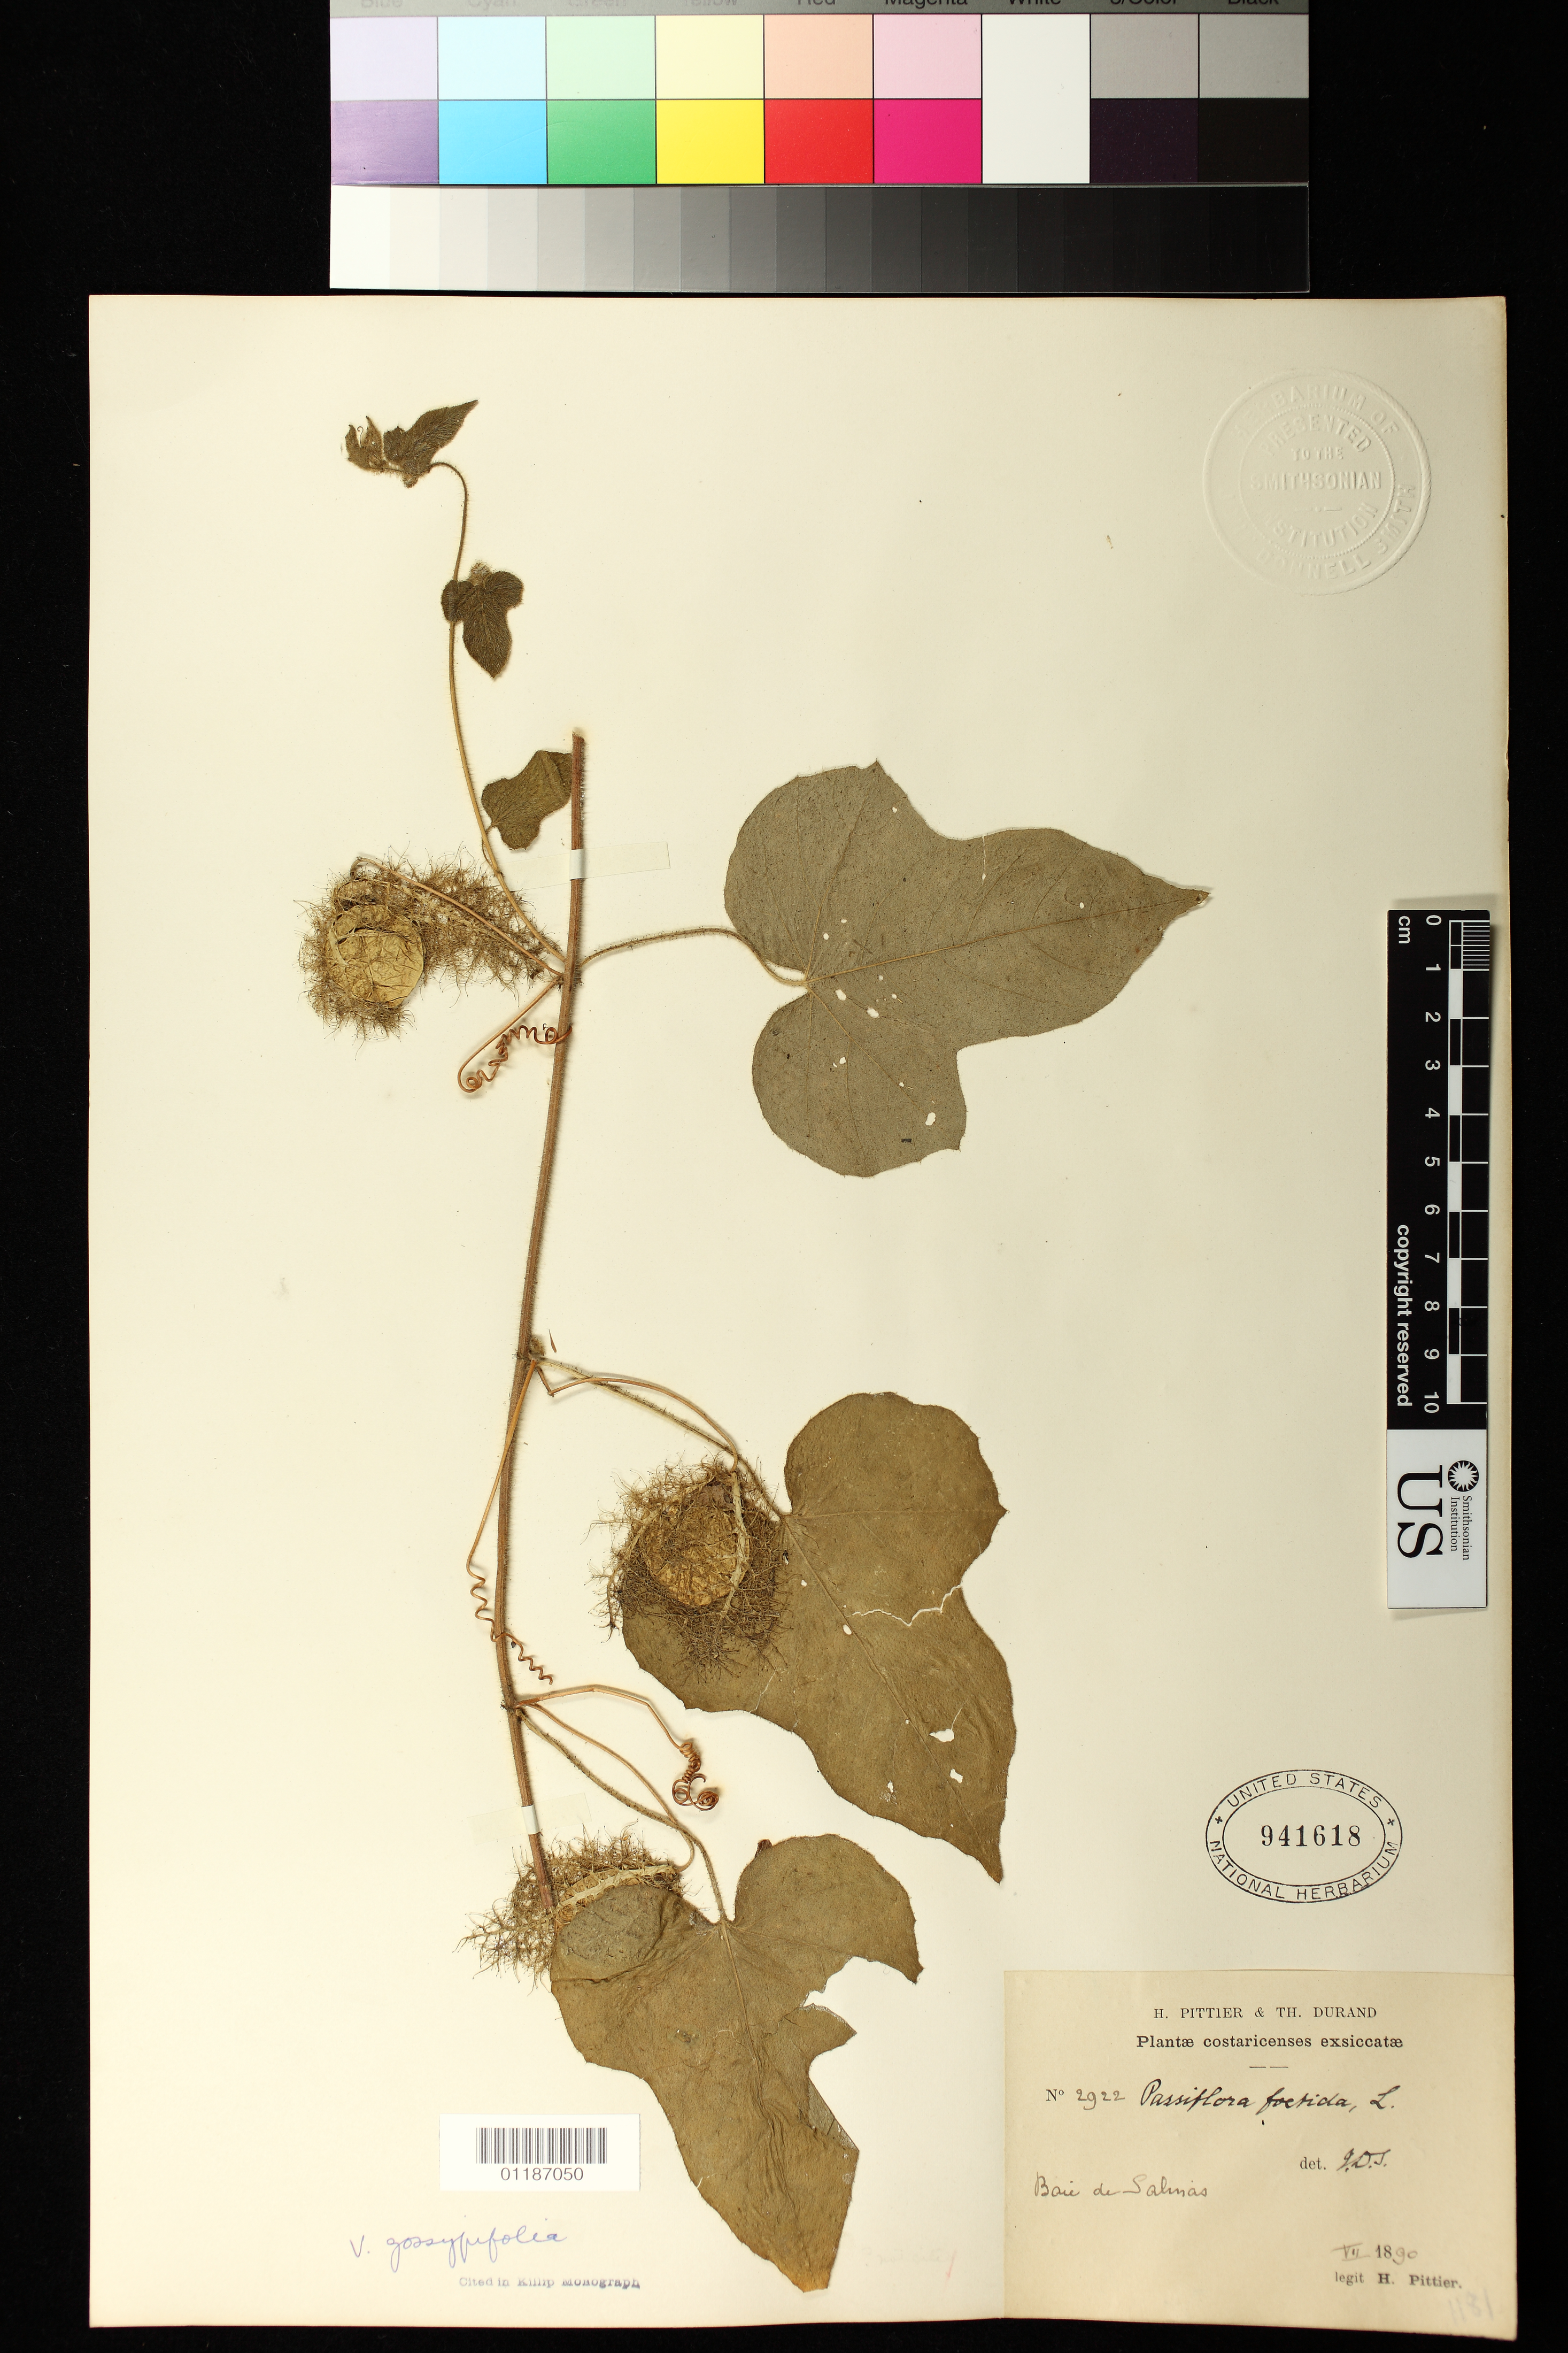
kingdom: Plantae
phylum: Tracheophyta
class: Magnoliopsida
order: Malpighiales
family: Passifloraceae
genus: Passiflora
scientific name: Passiflora foetida var. gossypiifolia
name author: (Desv.) Mast.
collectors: H. F. Pittier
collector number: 2922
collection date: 1890-07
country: Costa Rica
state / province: Guanacaste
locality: Bay of Salinas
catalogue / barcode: US 941618